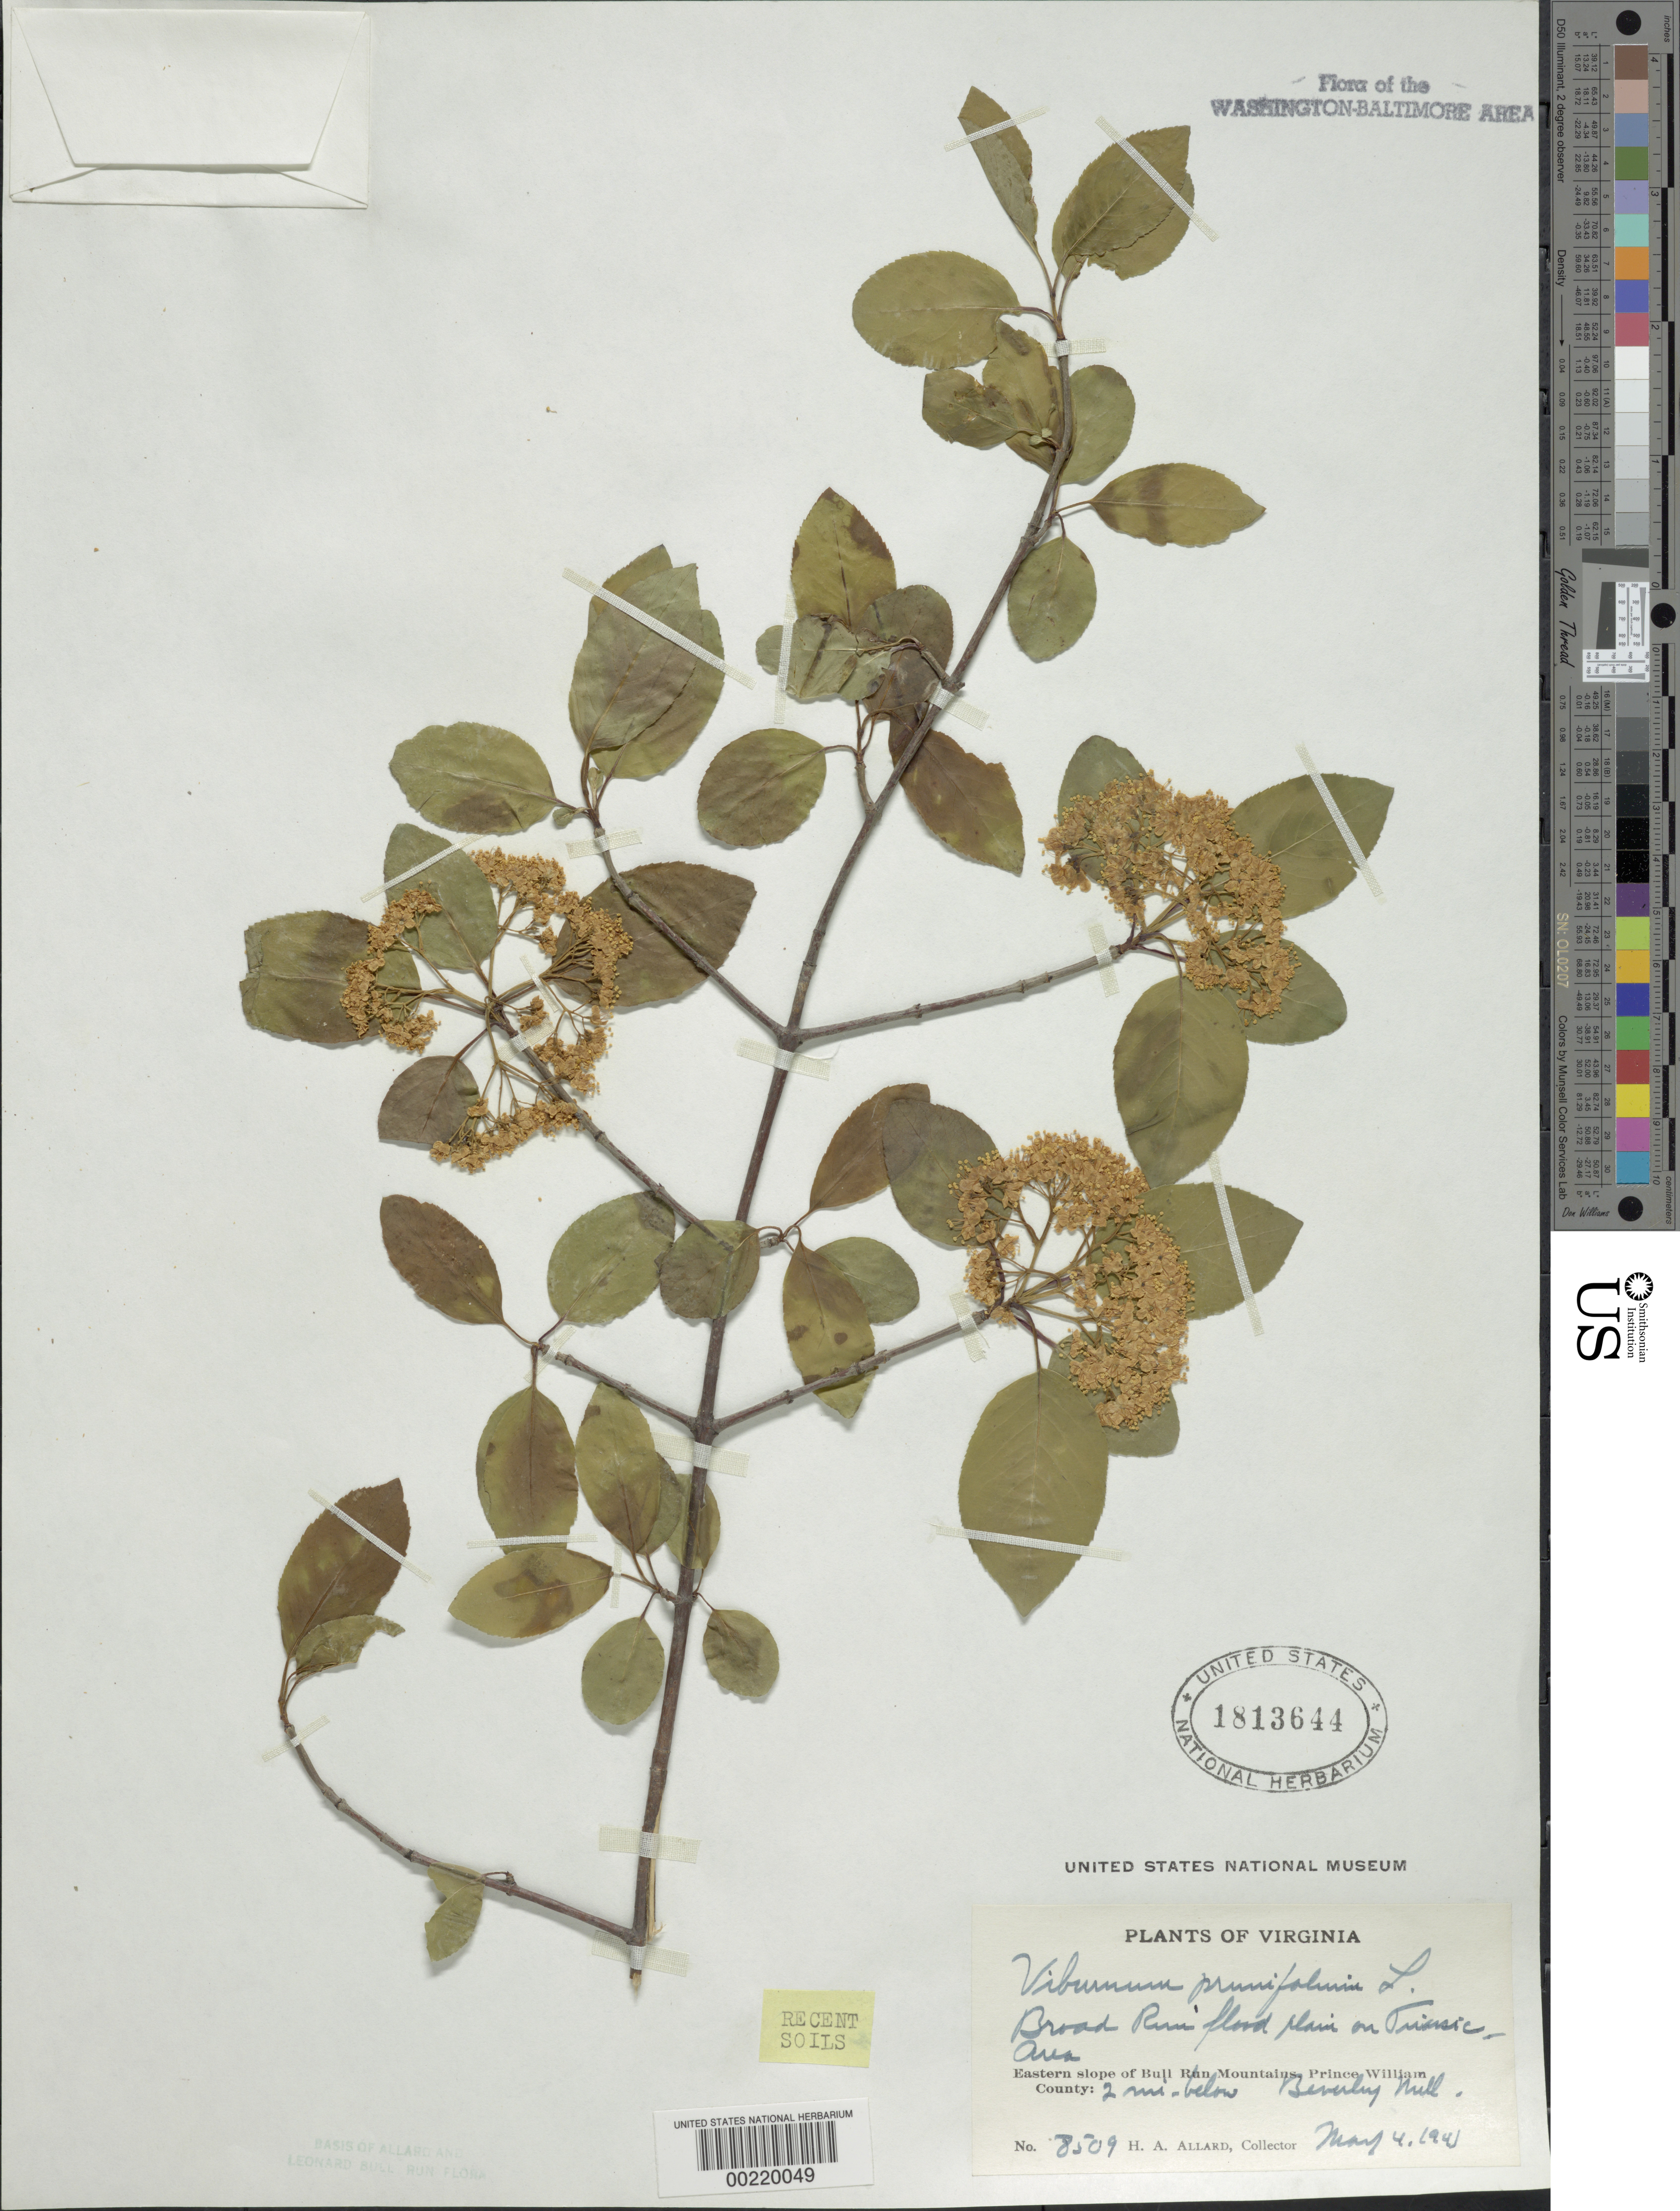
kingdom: Plantae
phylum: Tracheophyta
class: Magnoliopsida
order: Dipsacales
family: Viburnaceae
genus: Viburnum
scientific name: Viburnum prunifolium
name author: L.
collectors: H. A. Allard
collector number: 8509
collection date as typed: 04 May 1941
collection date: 1941-05-04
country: United States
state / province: Virginia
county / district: Prince William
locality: Broad Run below Beverley Mill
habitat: Flood plain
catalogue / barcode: US 1813644